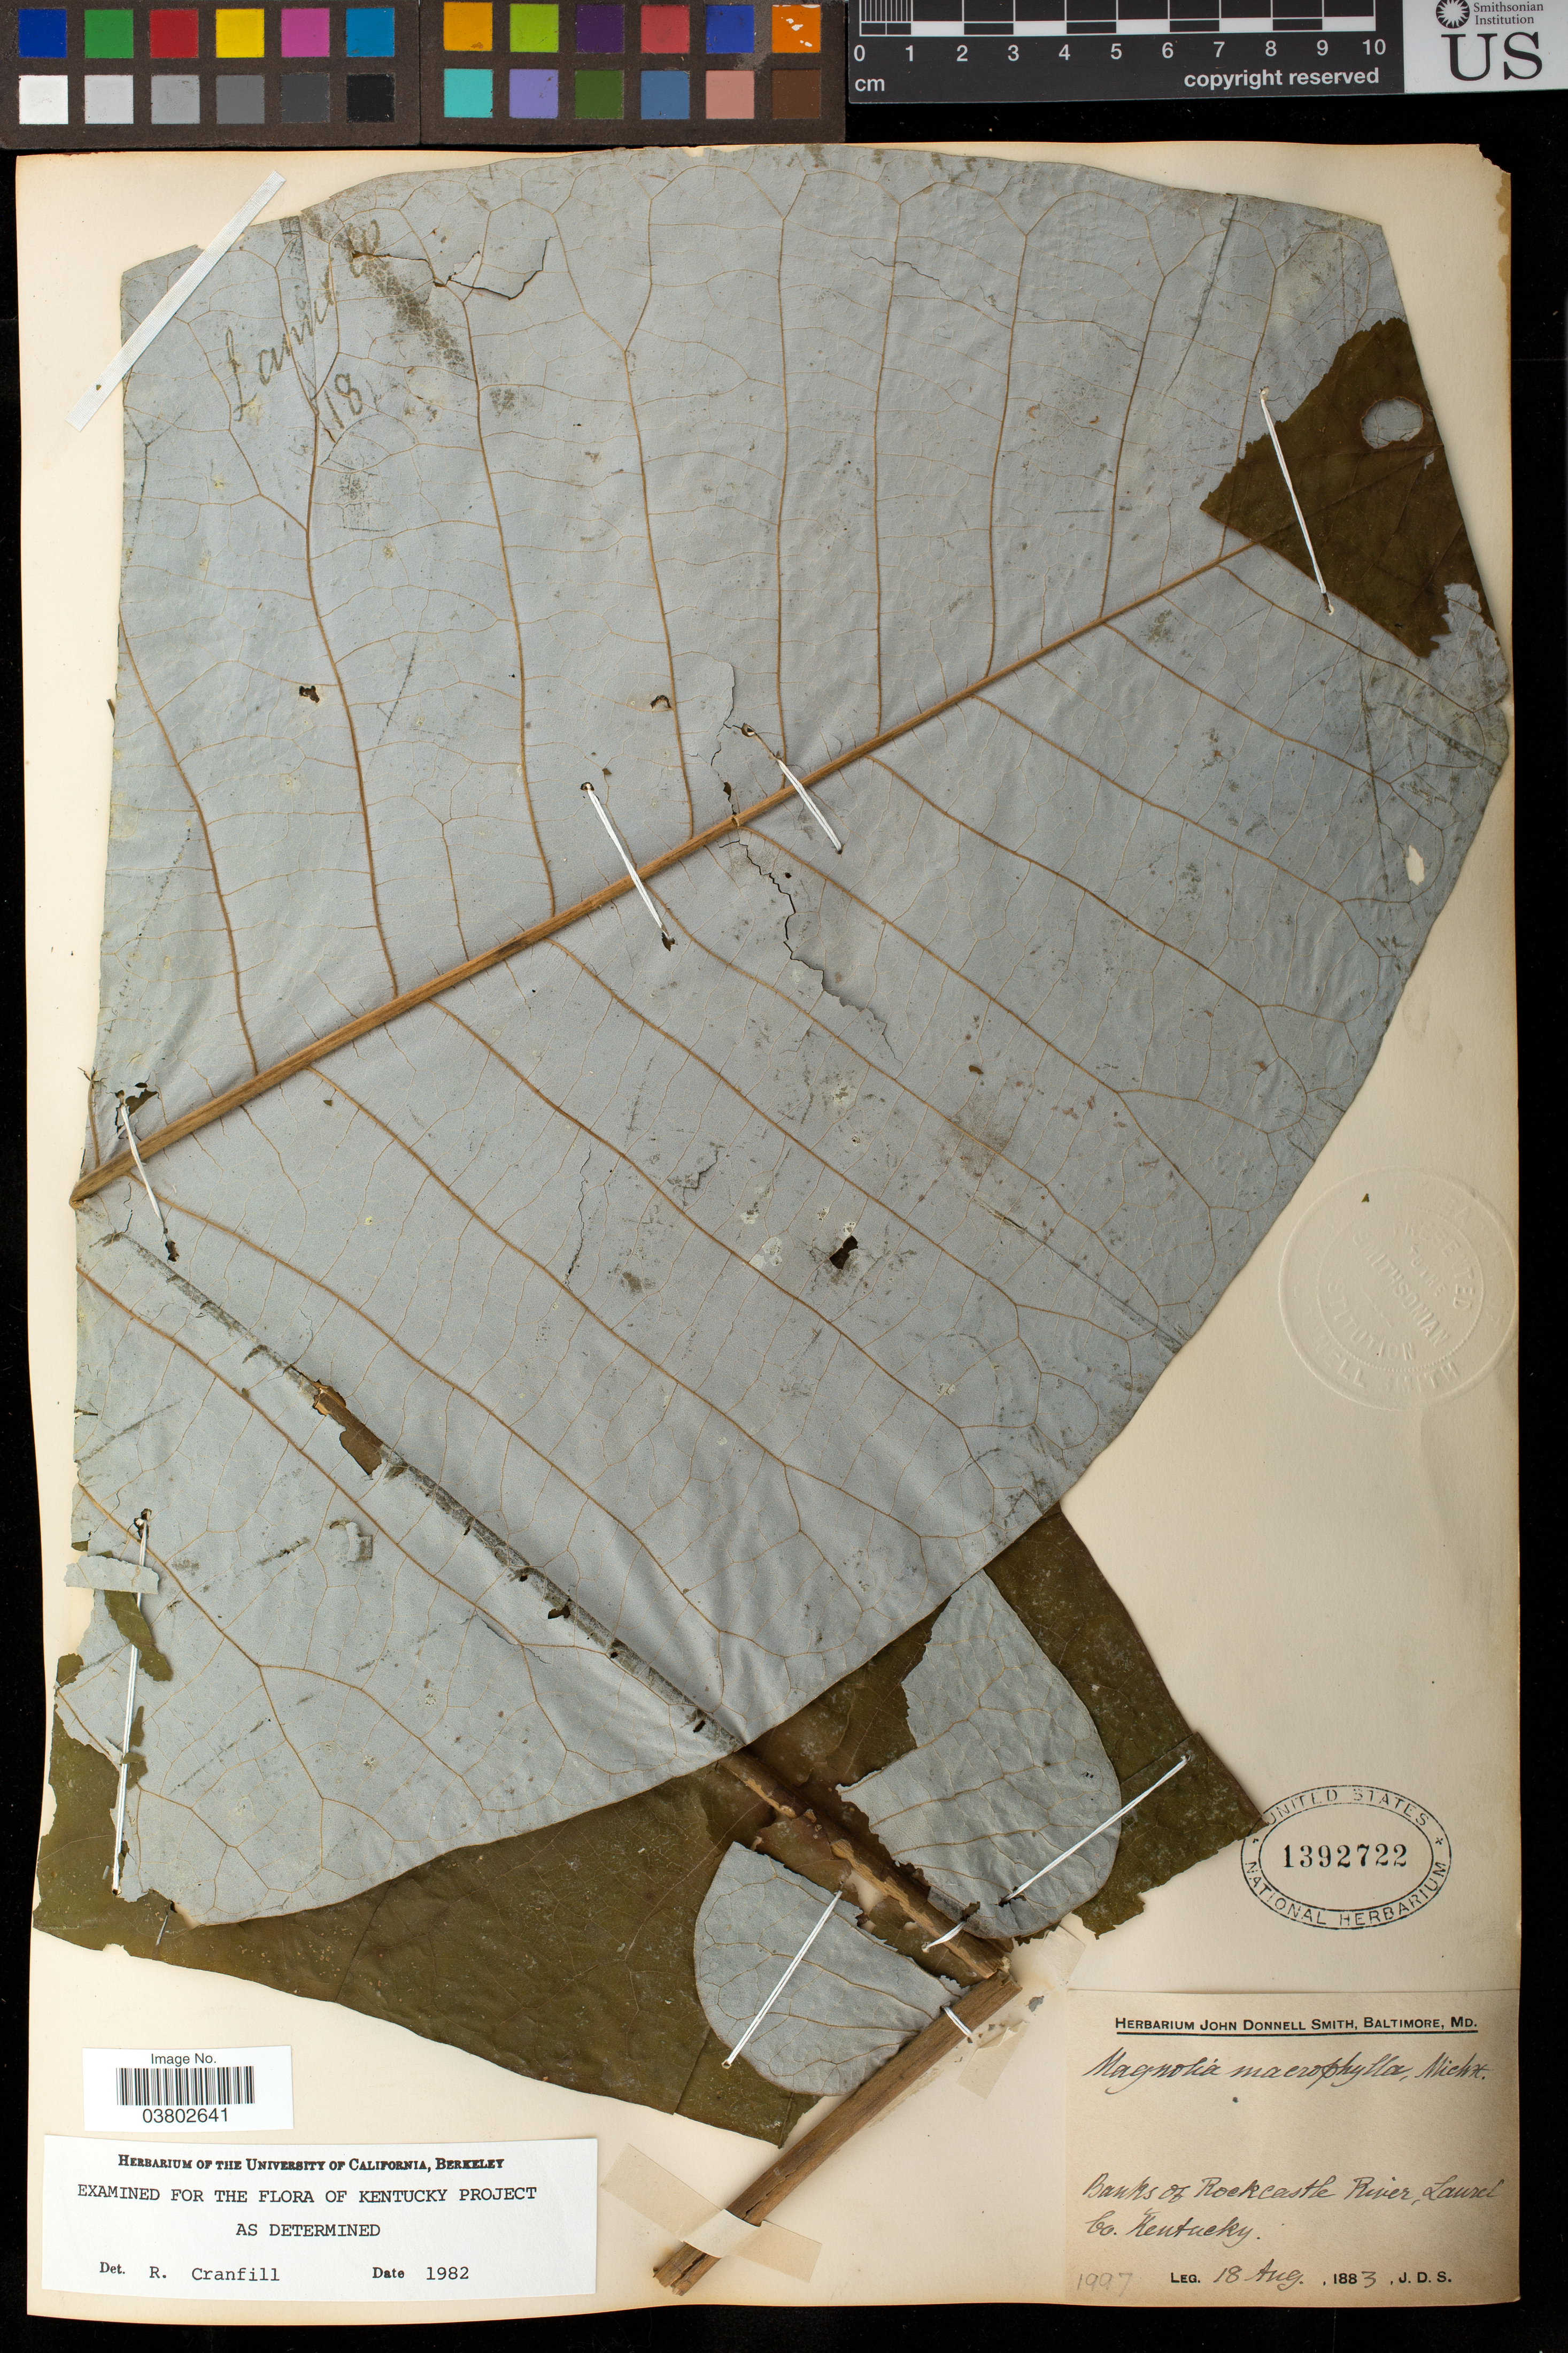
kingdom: Plantae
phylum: Tracheophyta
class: Magnoliopsida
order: Magnoliales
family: Magnoliaceae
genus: Magnolia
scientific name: Magnolia macrophylla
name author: Michx.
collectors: J. Donnell Smith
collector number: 1997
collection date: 1883-08-18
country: United States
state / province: Kentucky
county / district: Laurel County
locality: Banks of Rockcastle River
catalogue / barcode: US 1392722